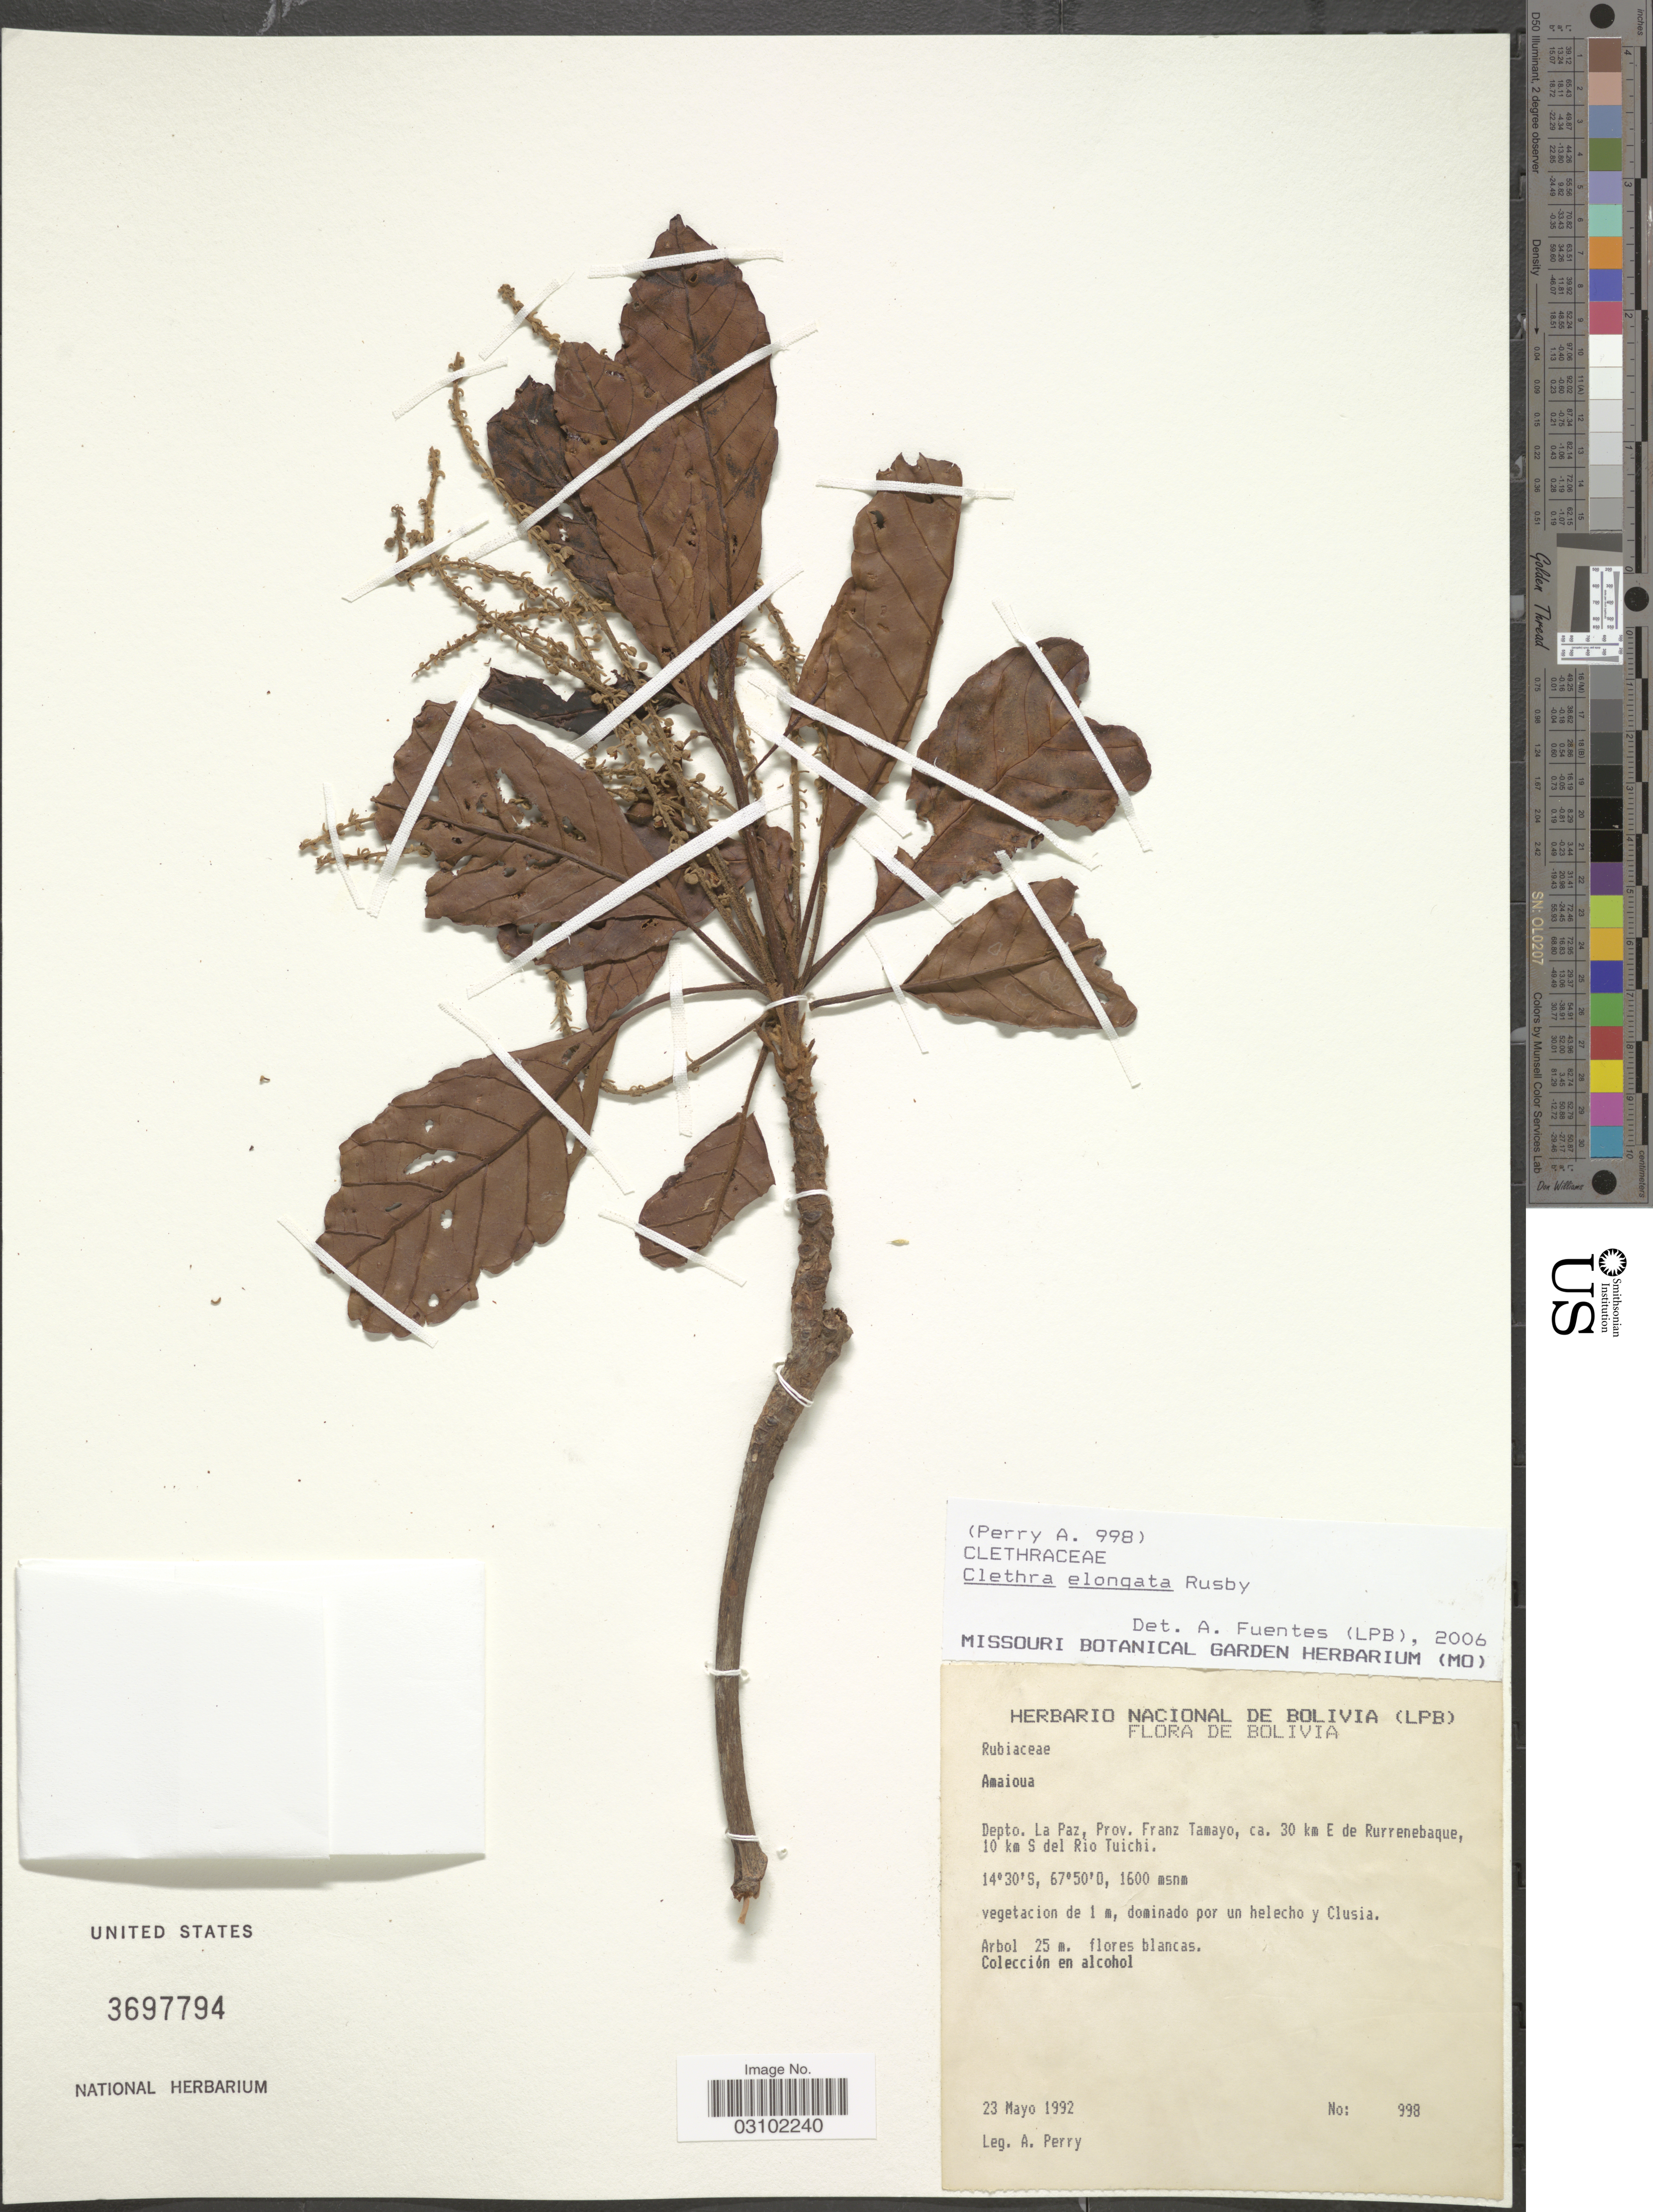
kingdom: Plantae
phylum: Tracheophyta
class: Magnoliopsida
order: Ericales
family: Clethraceae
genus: Clethra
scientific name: Clethra elongata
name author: Rusby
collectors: A. Perry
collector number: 998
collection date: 1992-05-23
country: Bolivia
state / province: La Paz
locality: Depto. La Paz, Prov. Franz Tamayo, ca. 30 km E de Rurrenebaque, 10 km S del Rio Tuichi.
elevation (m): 1600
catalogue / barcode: US 3697794